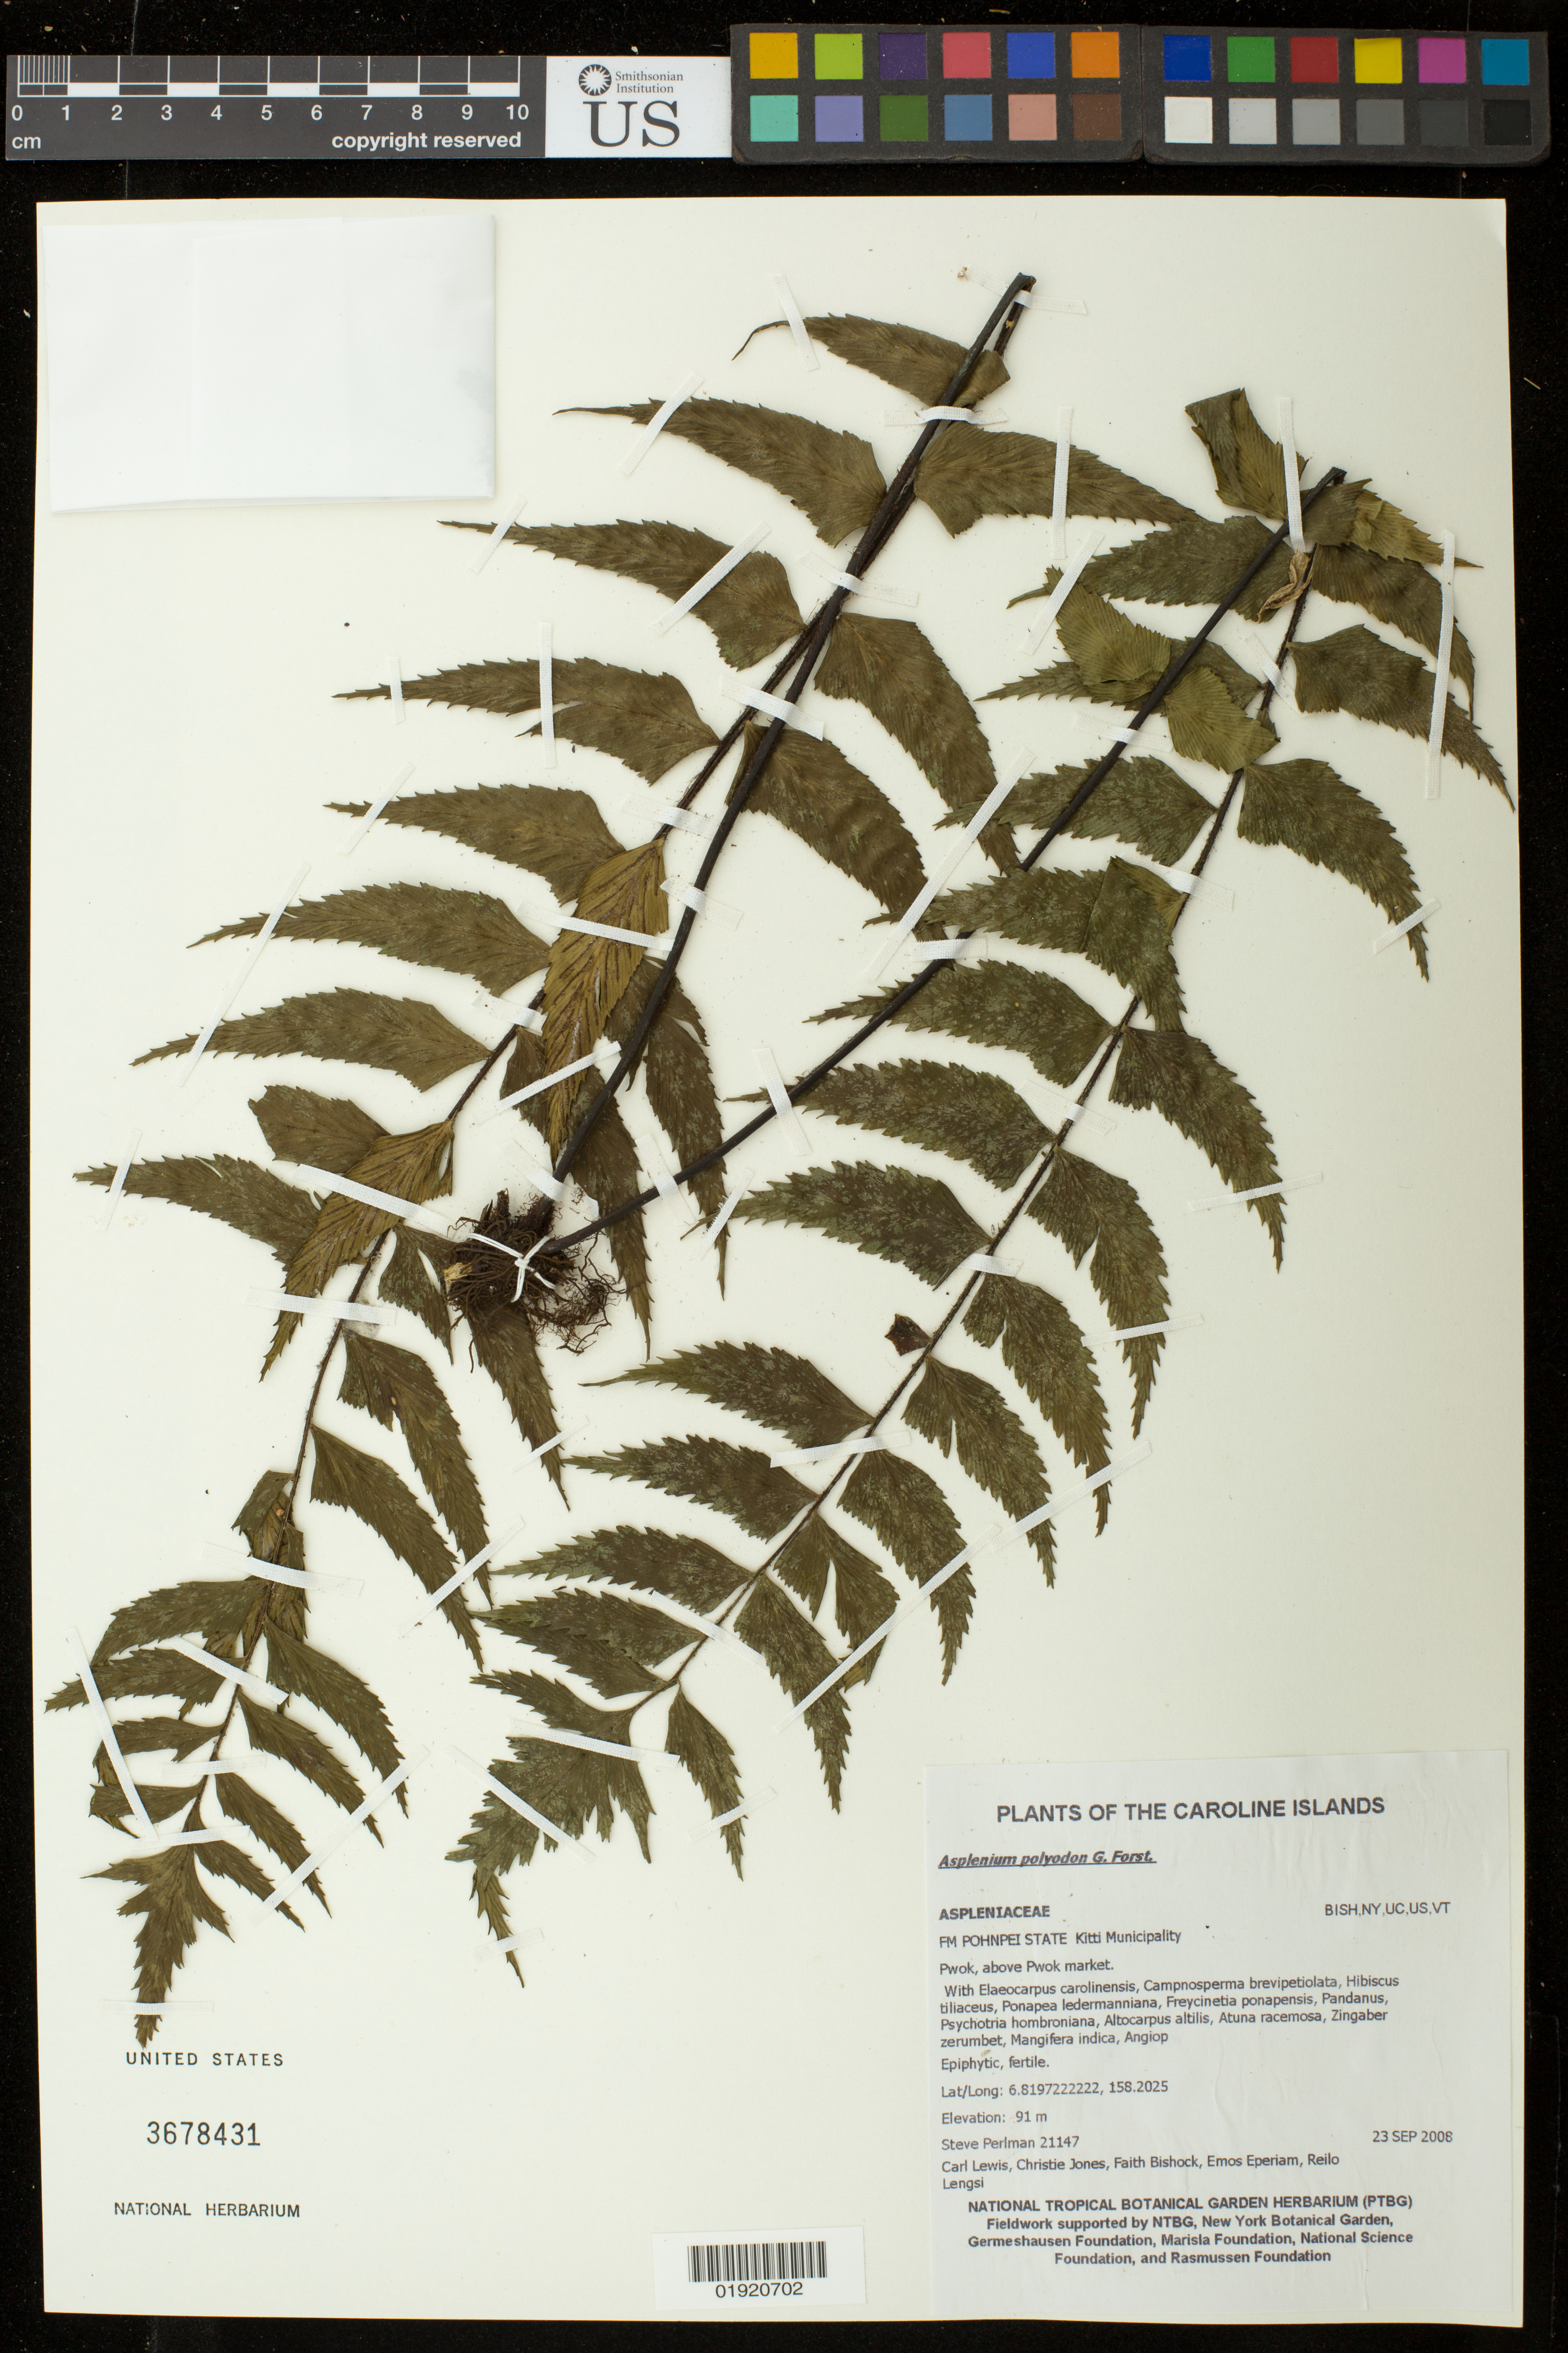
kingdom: Plantae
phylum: Tracheophyta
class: Polypodiopsida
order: Polypodiales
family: Aspleniaceae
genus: Asplenium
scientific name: Asplenium polyodon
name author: G. Forst.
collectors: S. Perlman, C. Lewis, C. Jones, F. Bishock, E. Eperiam & L. Reilo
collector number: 21147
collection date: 2008-09-23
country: Micronesia, Federated States of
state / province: Pohnpei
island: Pohnpei [Ponape]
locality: Pohnpei State Kitti Municipality. Pwok, above Pwok market.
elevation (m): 91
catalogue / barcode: US 3678431